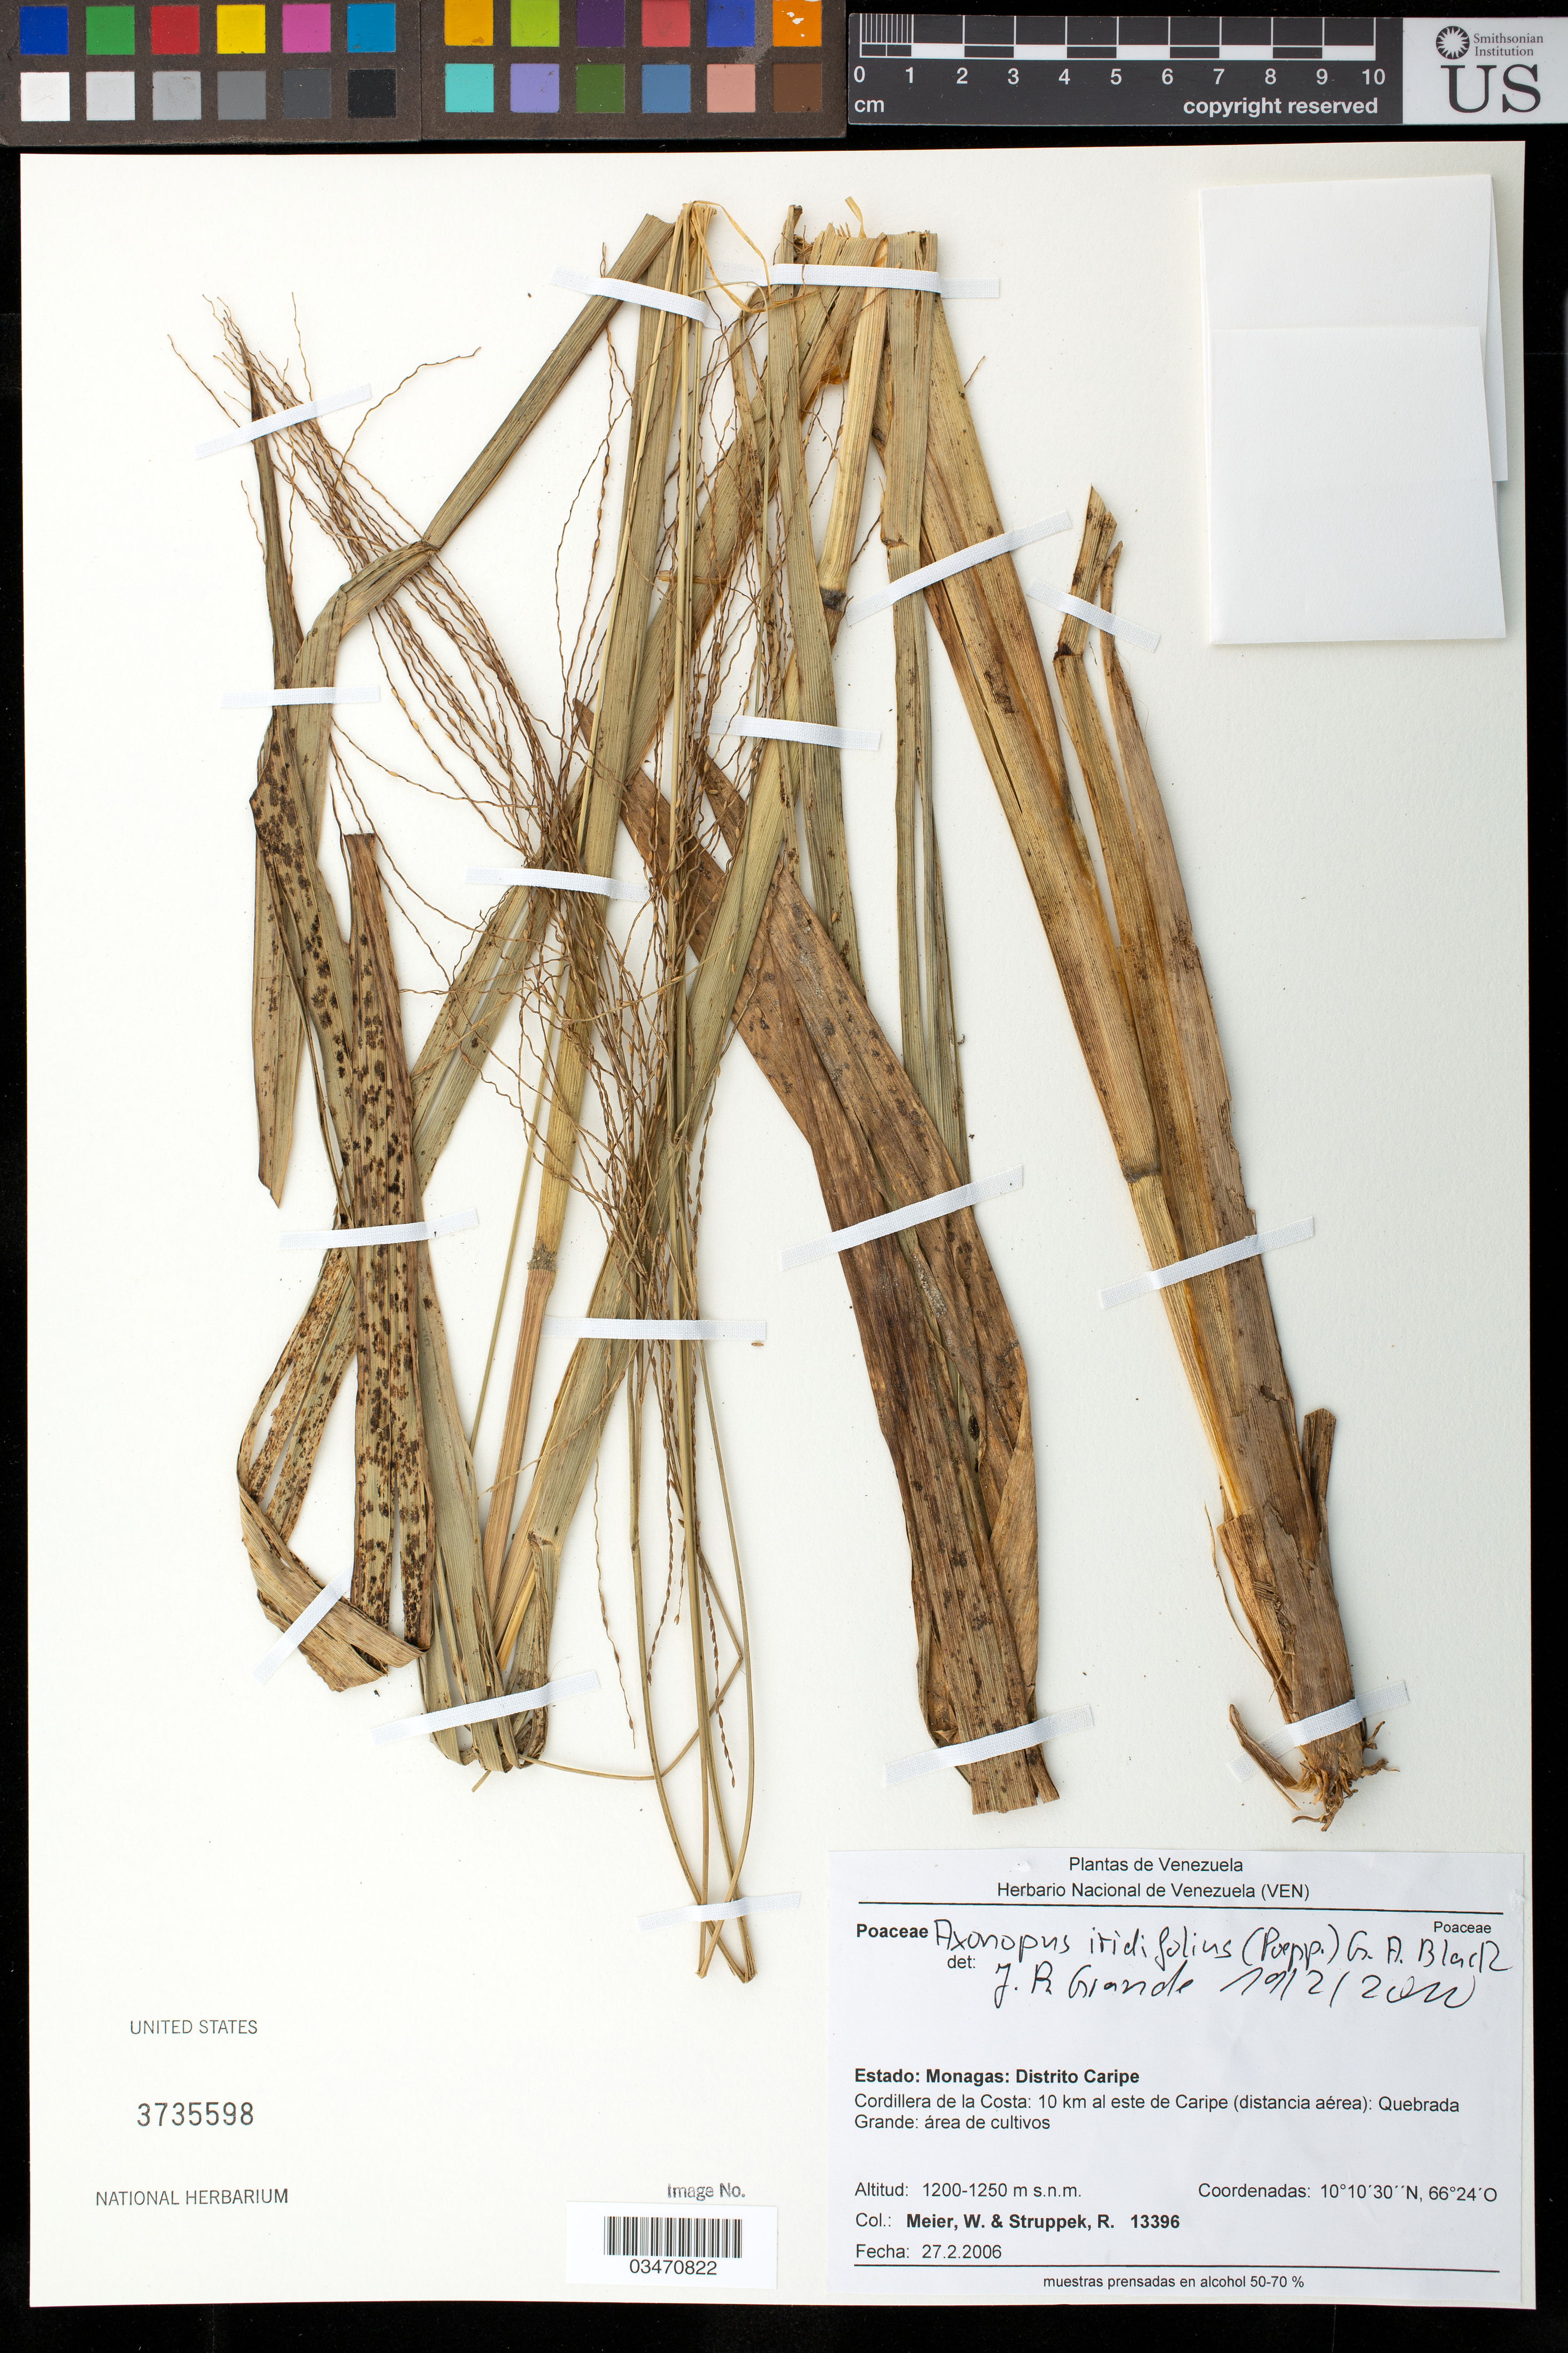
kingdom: Plantae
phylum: Tracheophyta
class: Liliopsida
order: Poales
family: Poaceae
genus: Axonopus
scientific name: Axonopus scoparius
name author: (Flüggé) Kuhlm.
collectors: W. Meier & R. Struppek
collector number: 13396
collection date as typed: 27 Feb 2006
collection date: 2006-02-27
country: Venezuela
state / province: Monagas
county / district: Caripe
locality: Cordillera de la Costa: 10 km E de Caripe (distancia aérea): Quebrada Grande.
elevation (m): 1200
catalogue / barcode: US 3735598